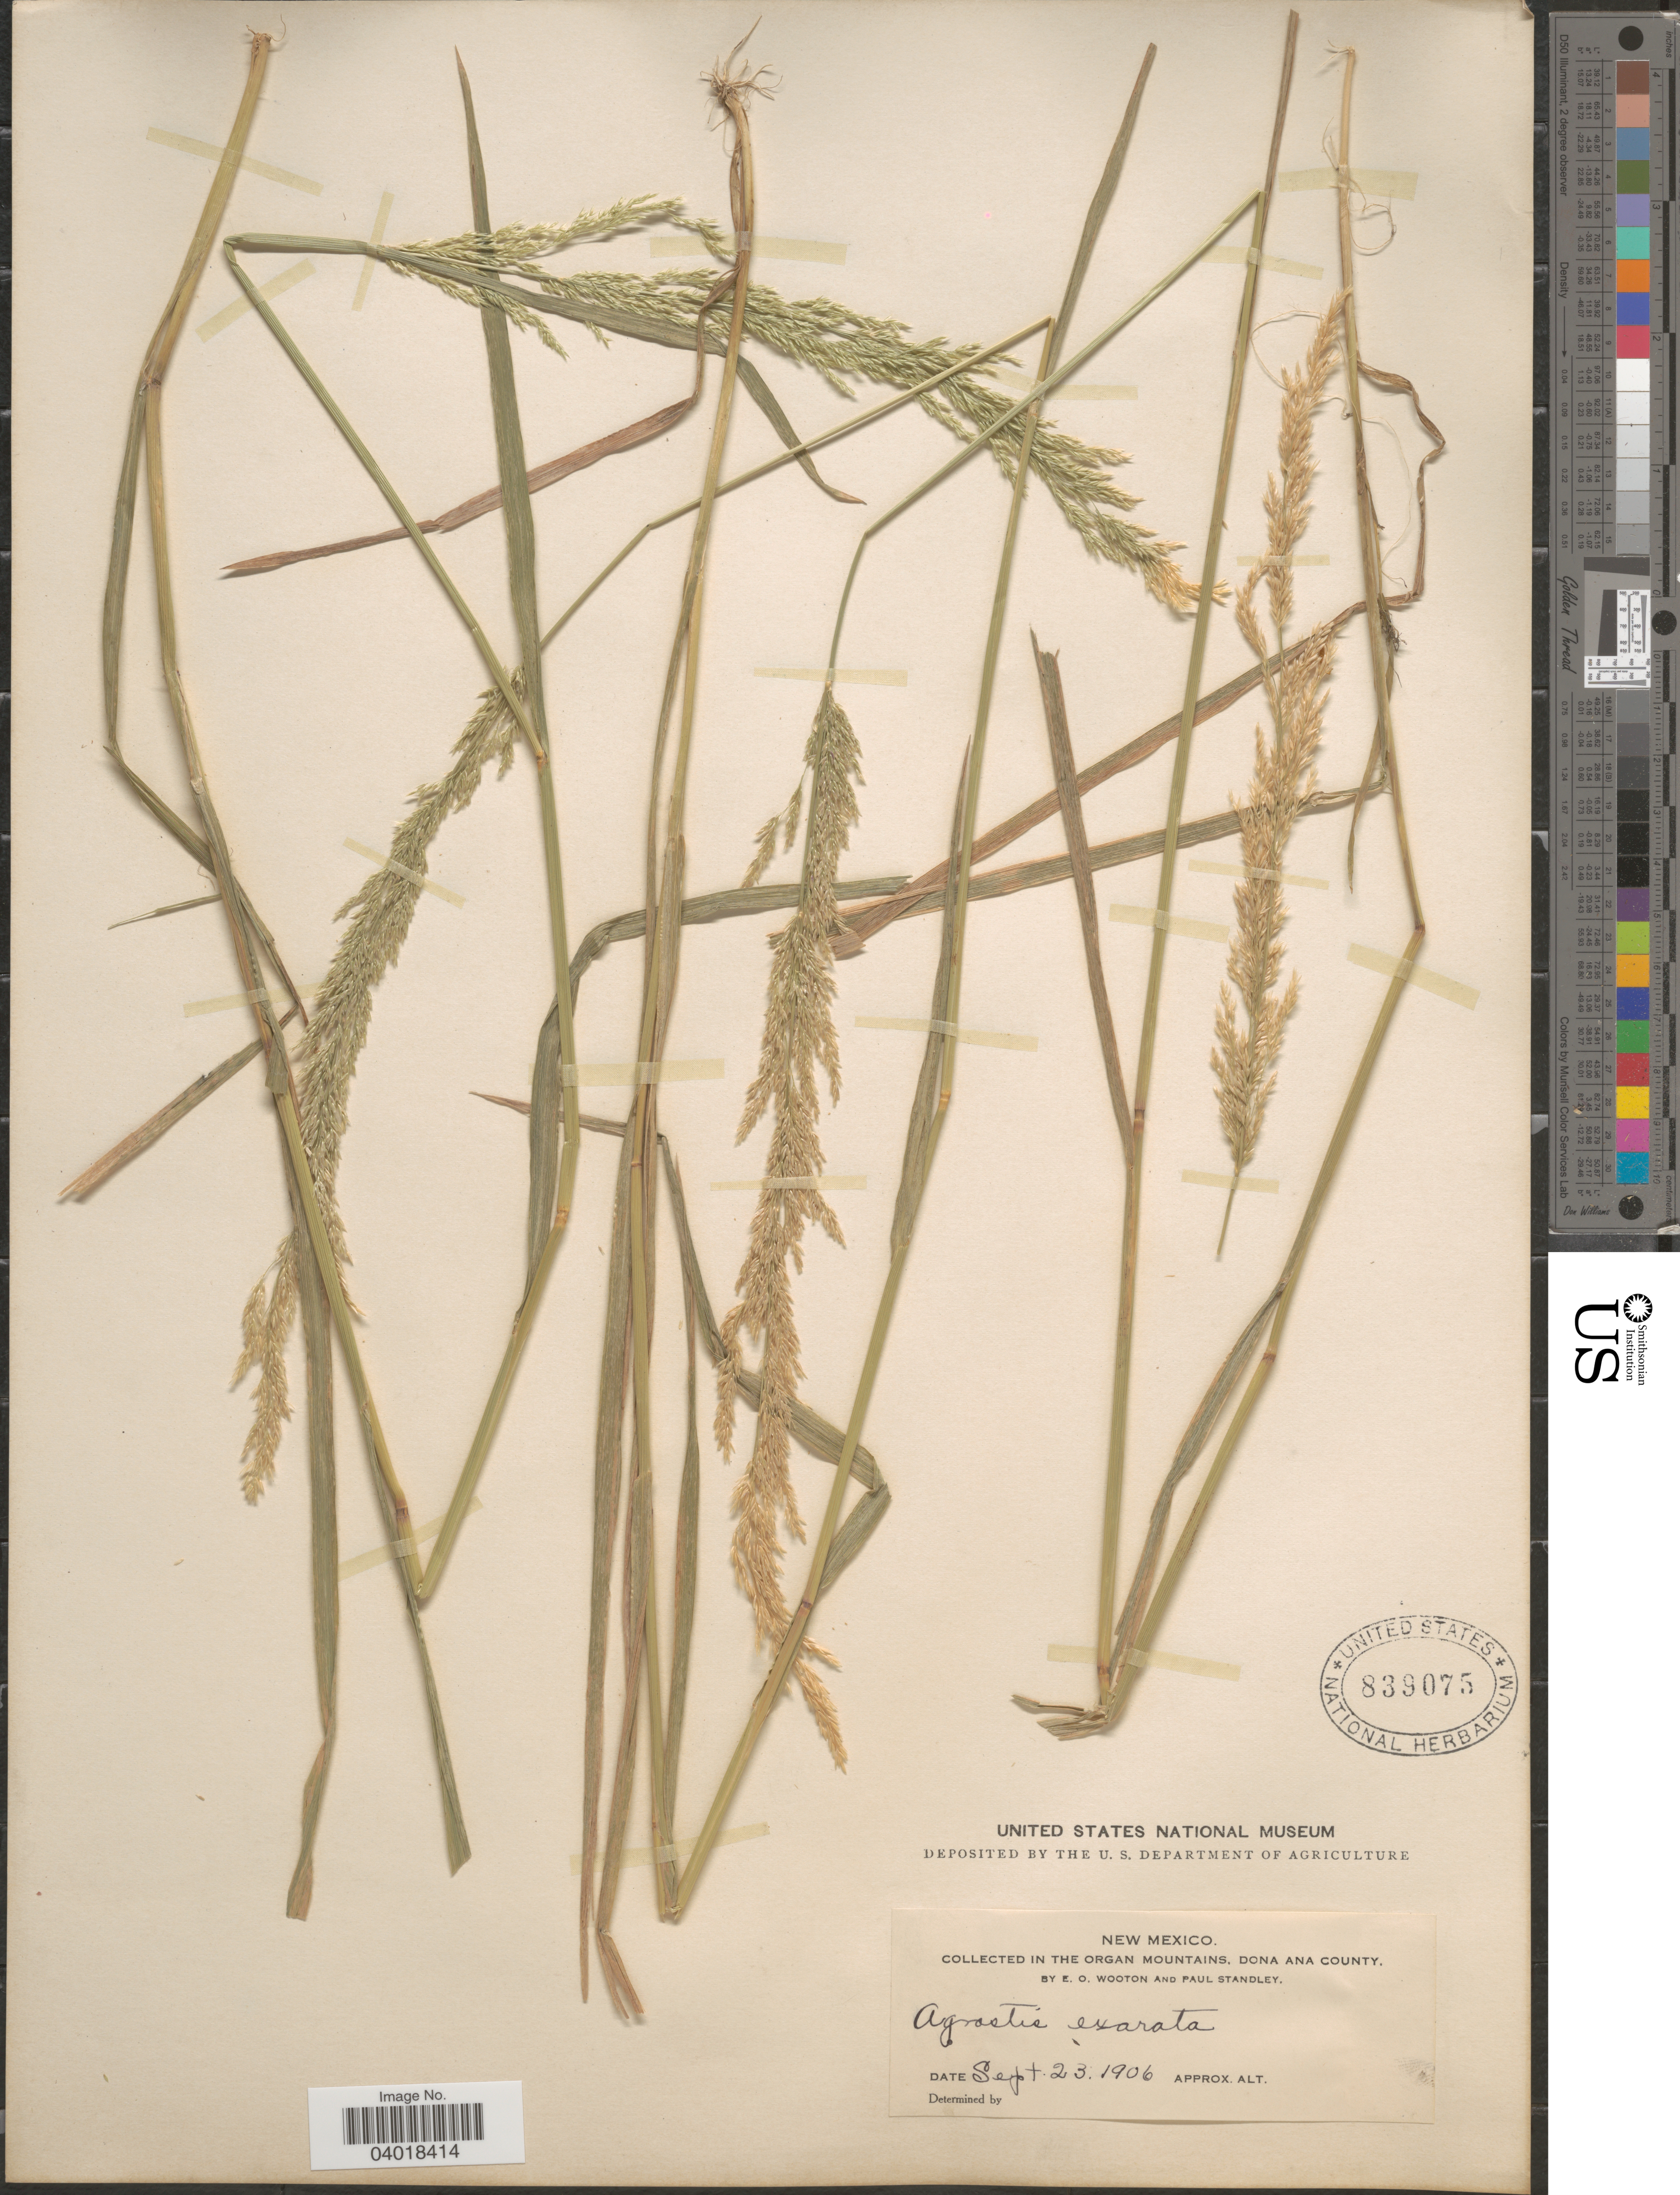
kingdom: Plantae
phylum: Tracheophyta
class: Liliopsida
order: Poales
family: Poaceae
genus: Agrostis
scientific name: Agrostis exarata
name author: Trin.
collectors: E. O. Wooton & P. C. Standley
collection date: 1906-09-23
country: United States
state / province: New Mexico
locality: In the Organ Mountains, Dona Ana County.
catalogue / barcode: US 839075